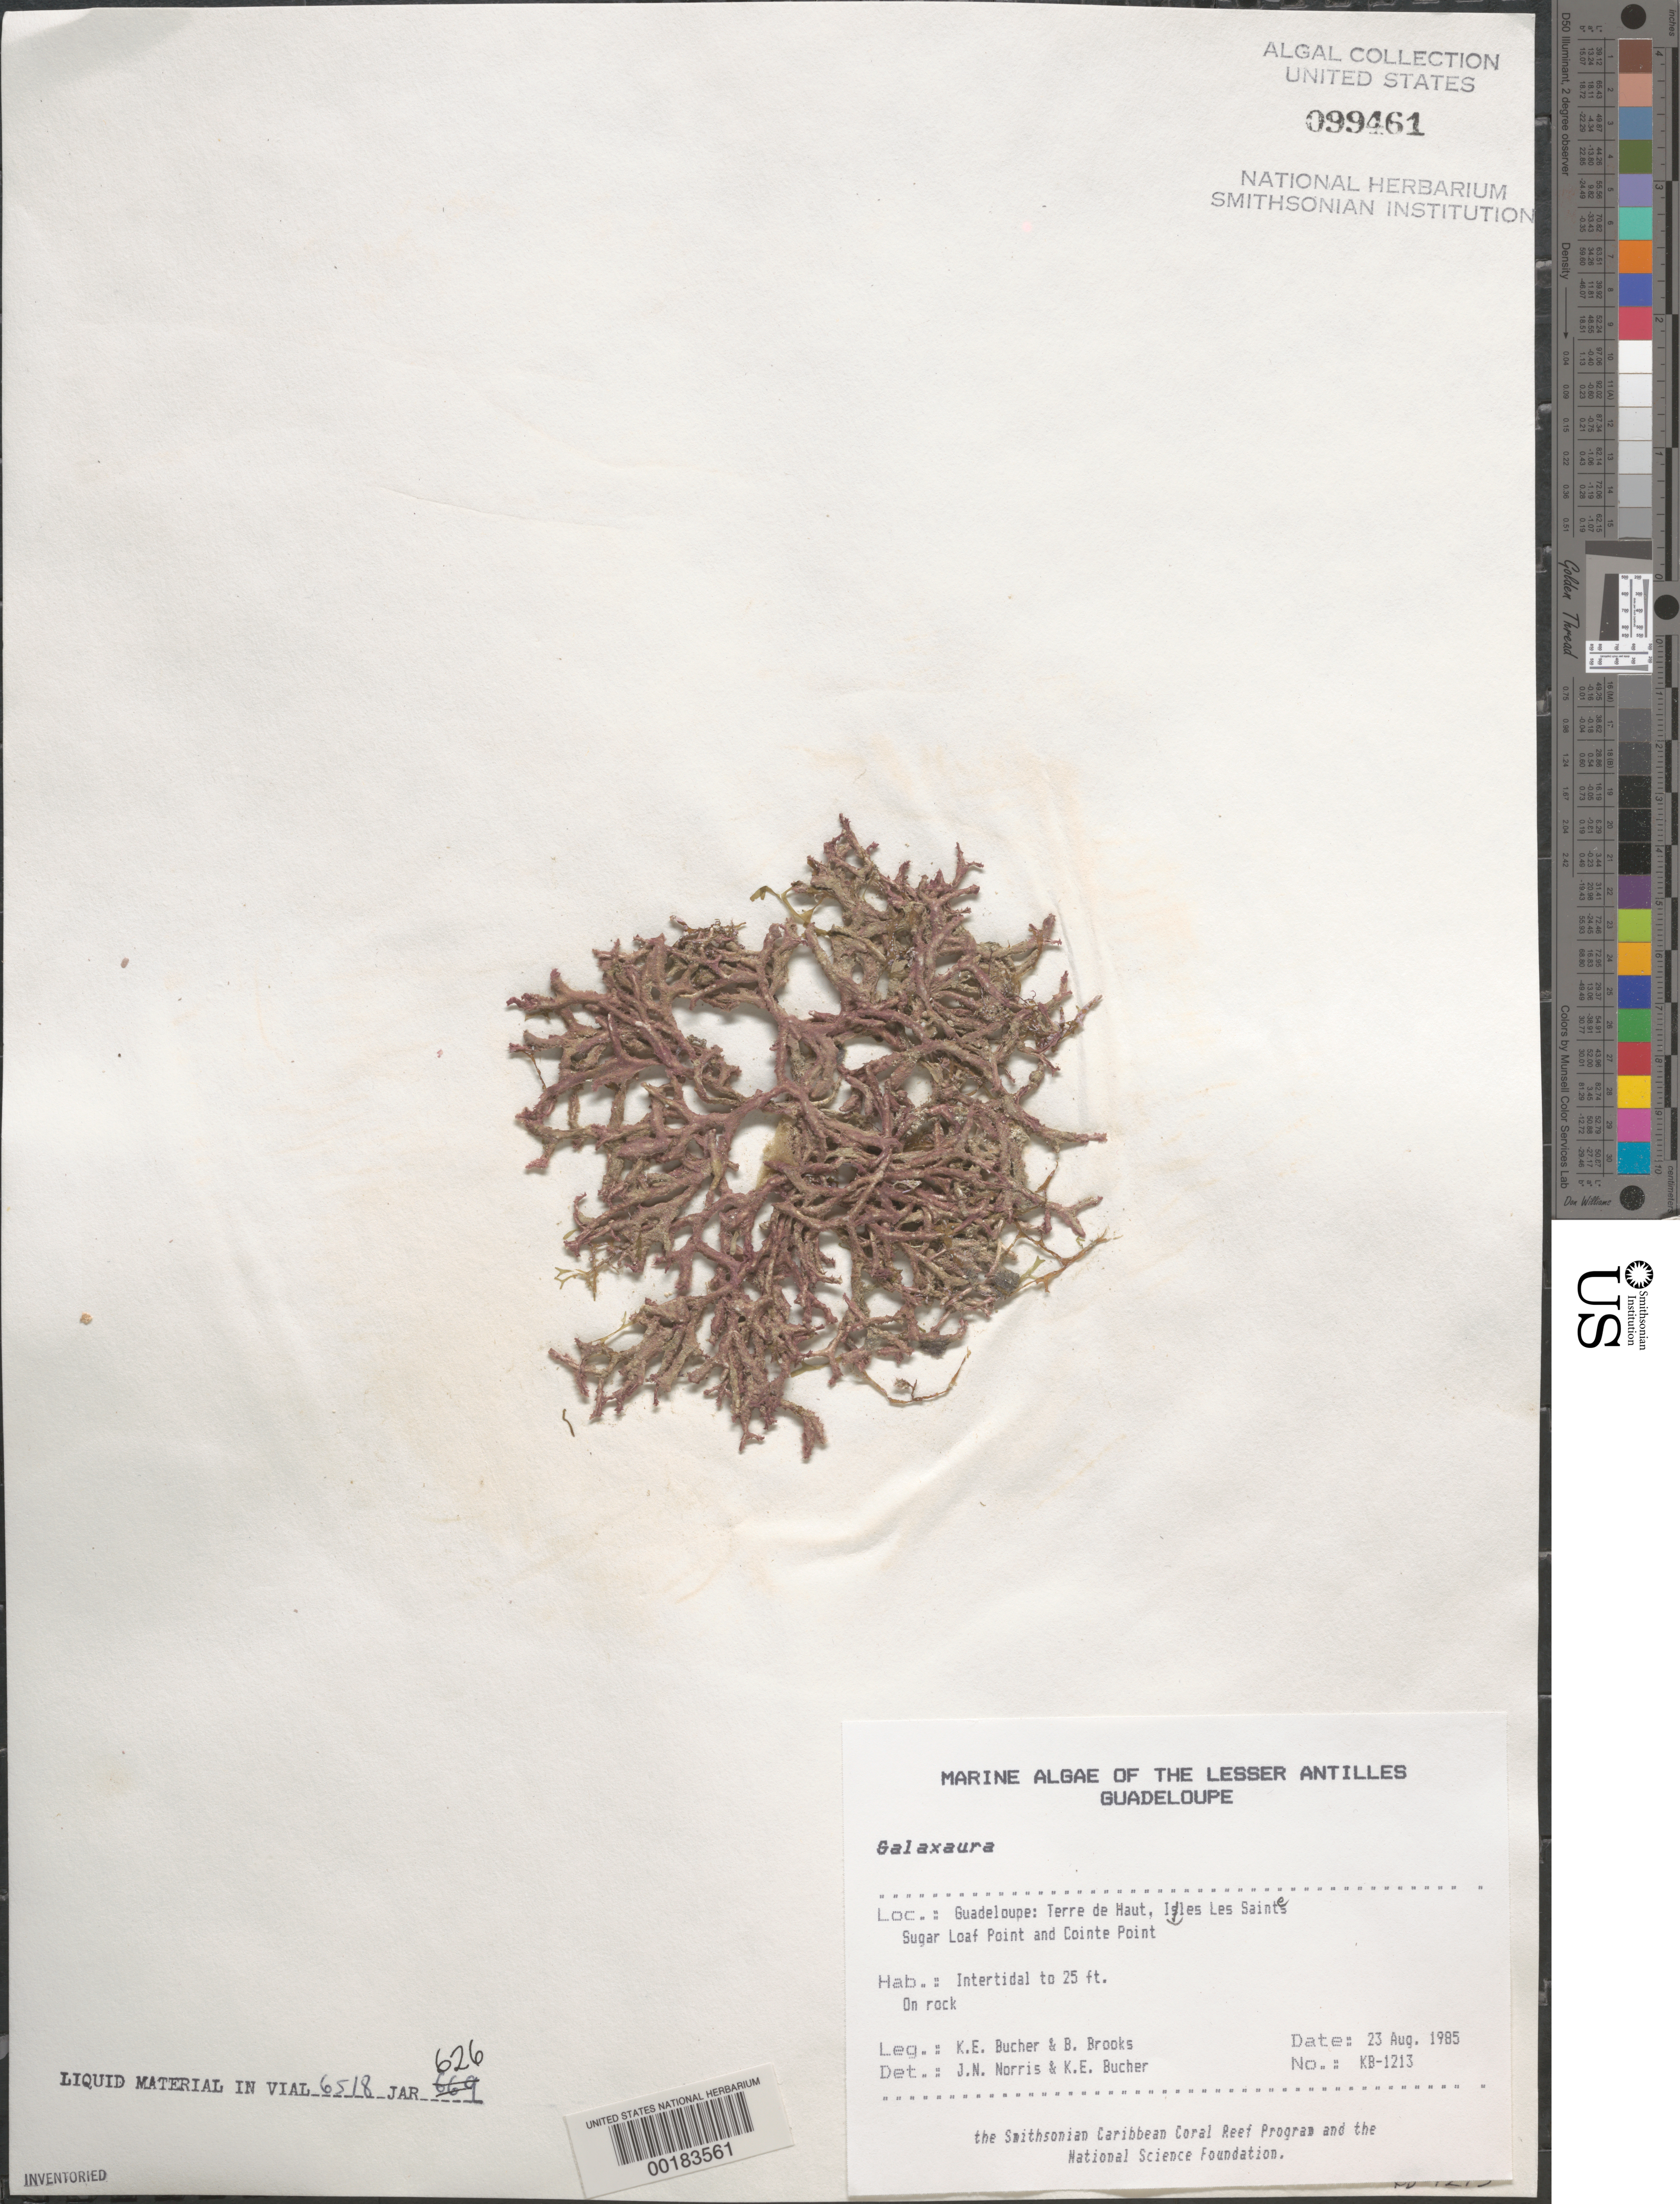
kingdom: Plantae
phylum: Rhodophyta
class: Florideophyceae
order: Nemaliales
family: Galaxauraceae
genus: Galaxaura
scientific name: Galaxaura sp.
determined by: Norris, J. N.; Bucher, K. E.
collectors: K. E. Bucher & B. Brooks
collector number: Kb-1213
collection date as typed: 23 Aug 1985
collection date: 1985-08-23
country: Guadeloupe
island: Iles des Saintes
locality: Sugar Loaf Point and Cointe Point, Terre de Haut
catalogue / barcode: US 99461